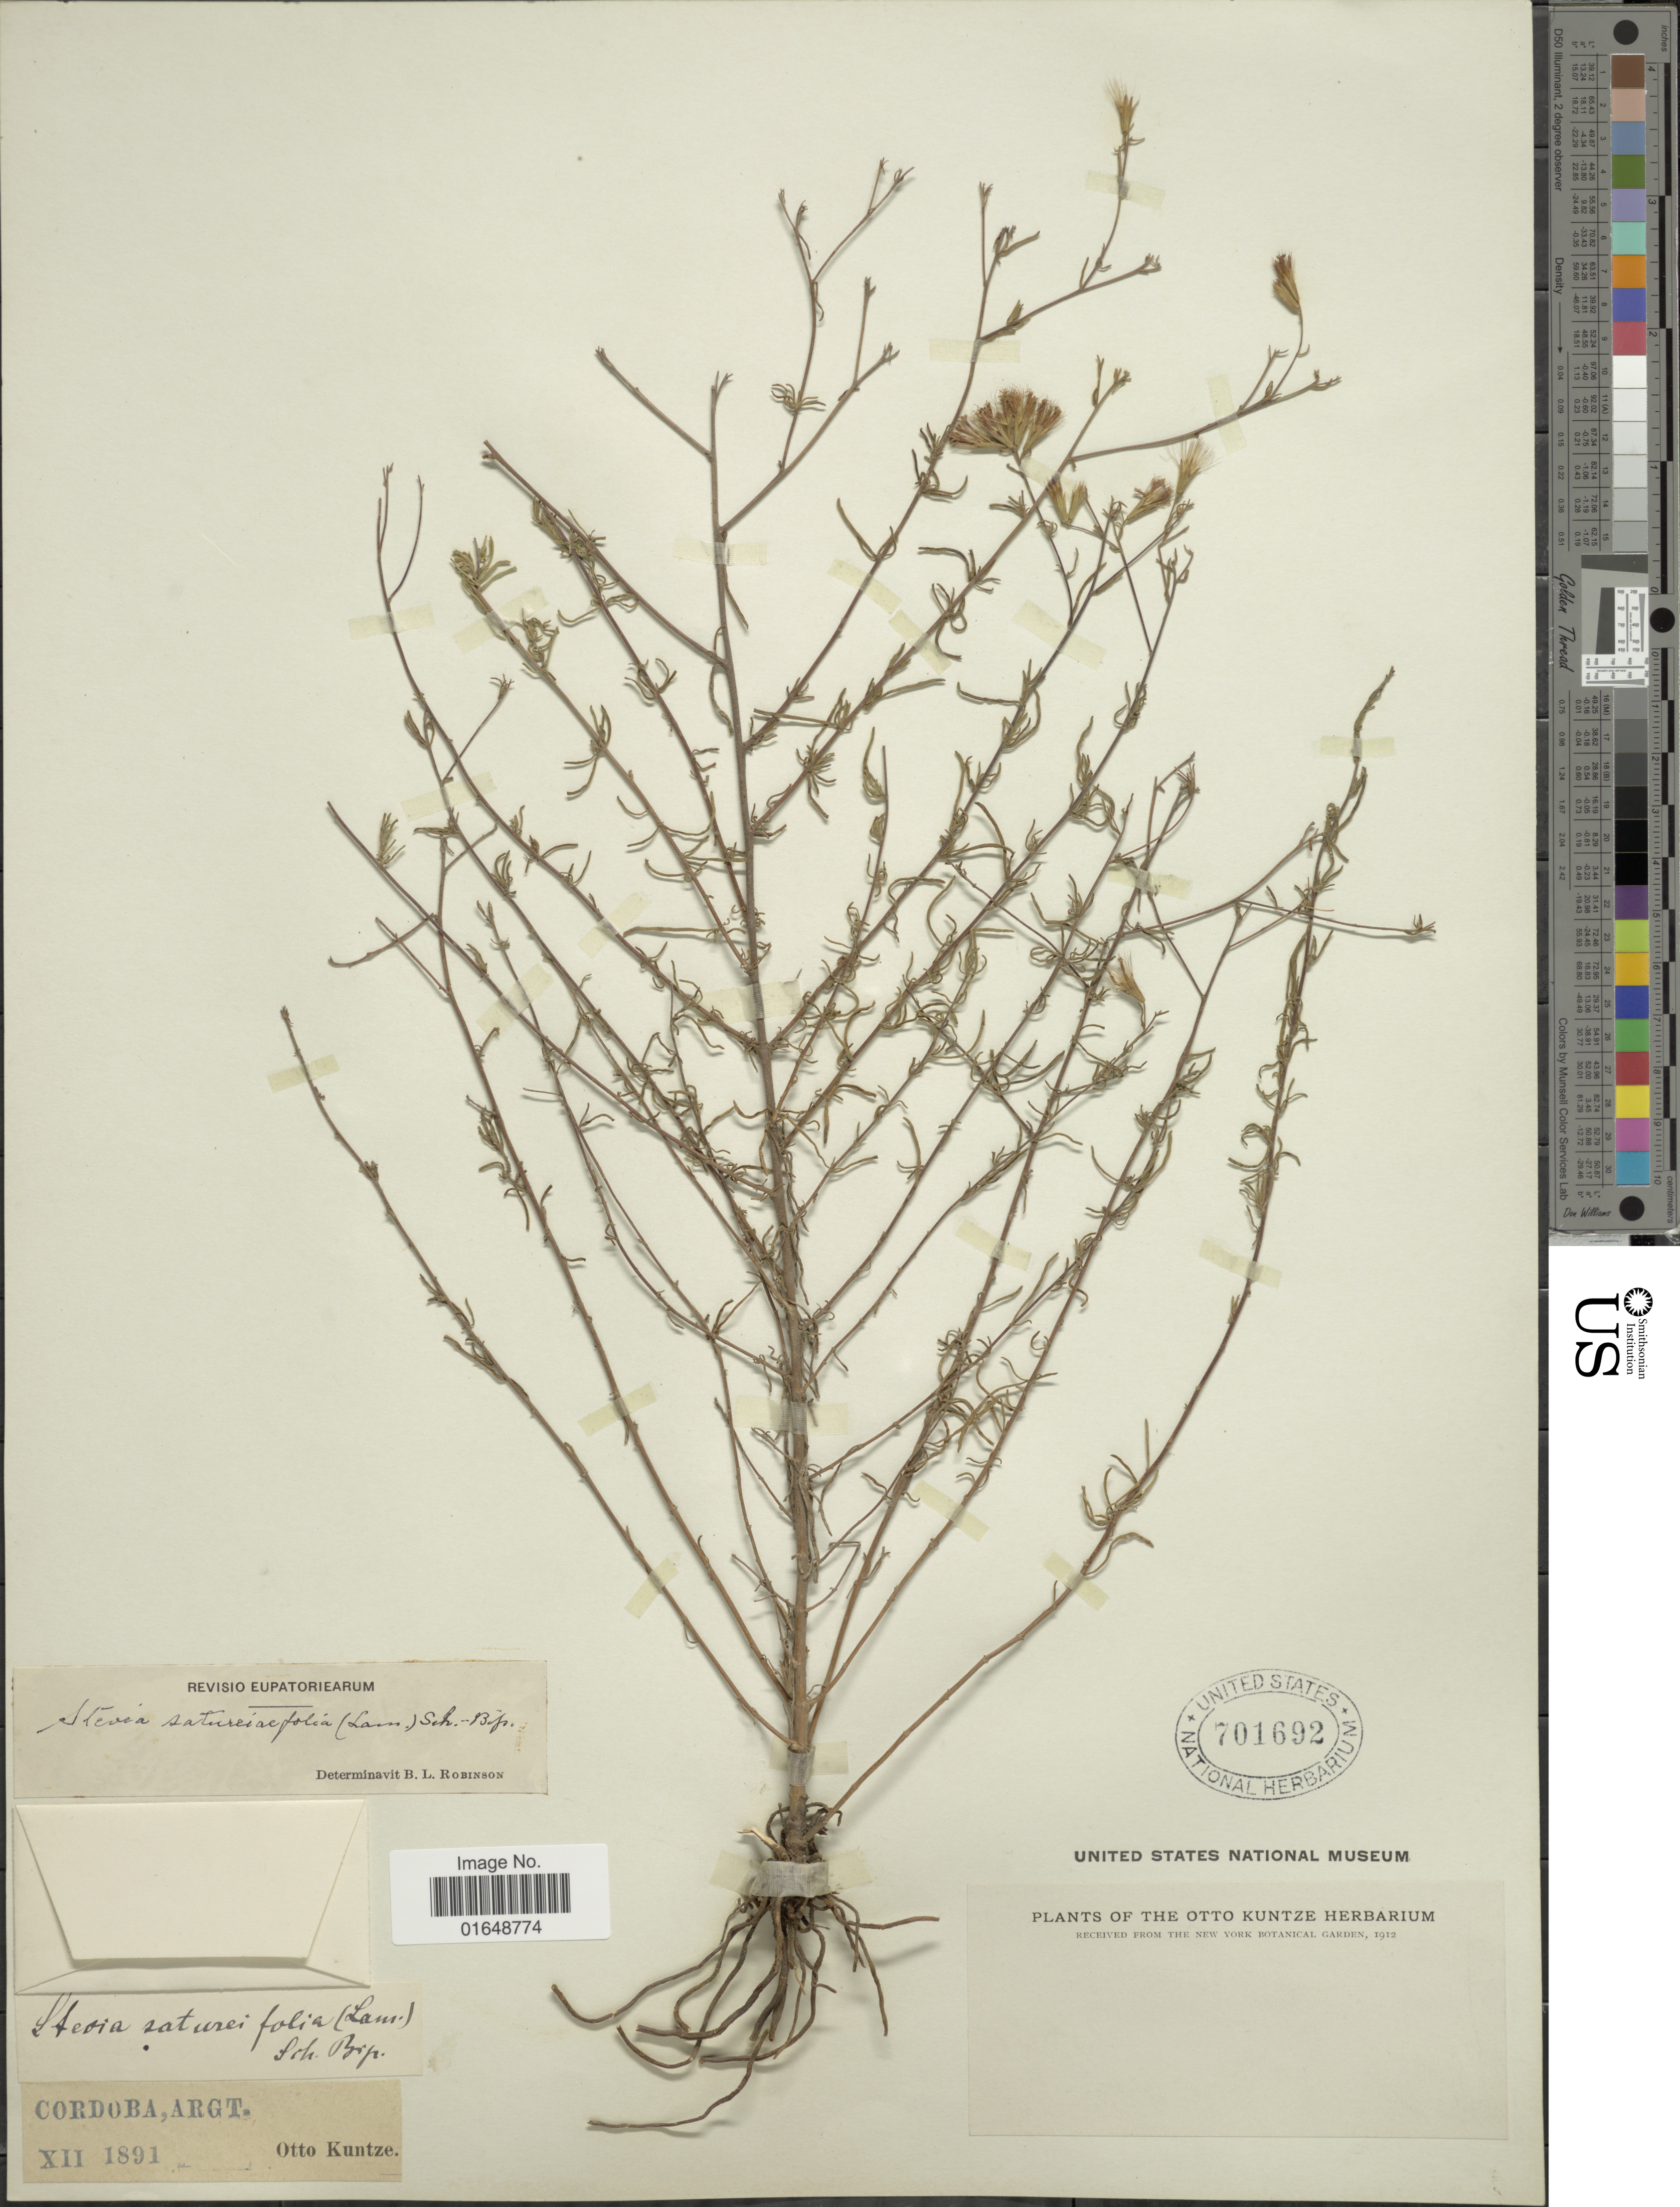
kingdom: Plantae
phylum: Tracheophyta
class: Magnoliopsida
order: Asterales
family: Asteraceae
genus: Stevia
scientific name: Stevia satureifolia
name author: (Lam.) Cav.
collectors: C.E.O. Kuntze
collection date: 1891-12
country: Argentina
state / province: Cordoba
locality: Cordoba, Argt.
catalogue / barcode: US 701692